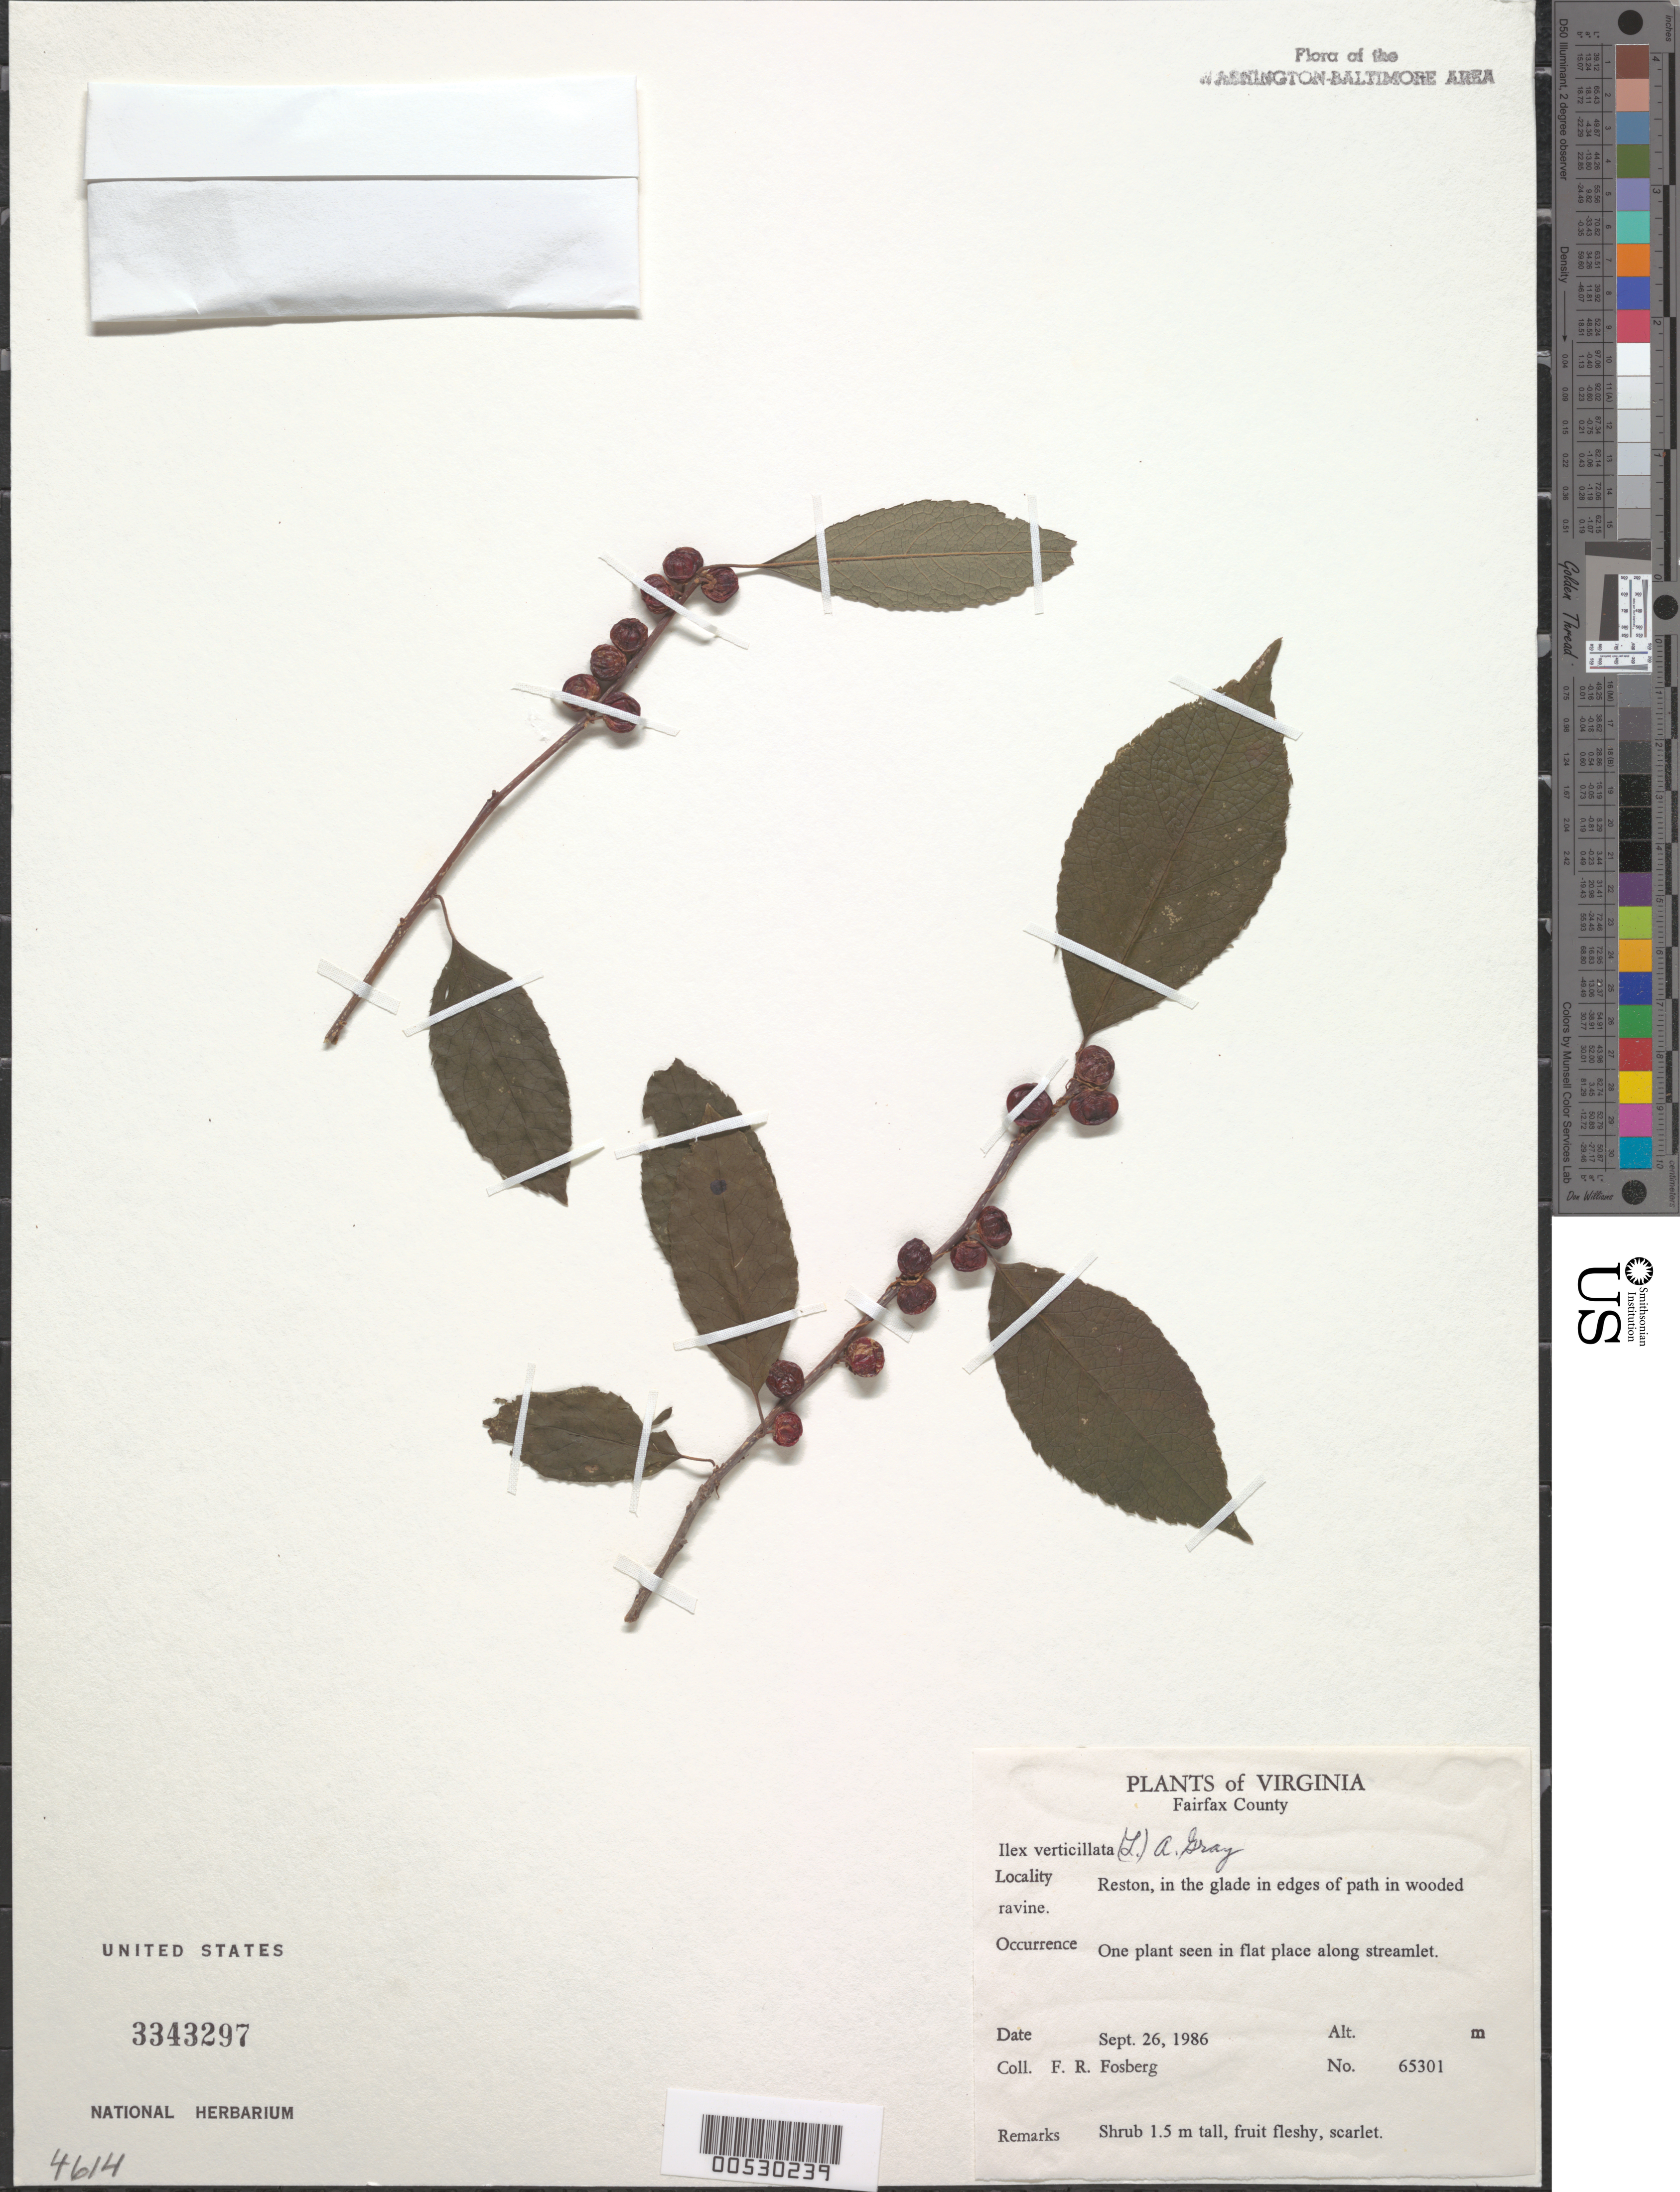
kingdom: Plantae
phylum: Tracheophyta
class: Magnoliopsida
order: Aquifoliales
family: Aquifoliaceae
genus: Ilex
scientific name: Ilex verticillata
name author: (L.) A. Gray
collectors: F. R. Fosberg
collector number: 65301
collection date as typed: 26 Sep 1986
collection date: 1986-09-26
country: United States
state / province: Virginia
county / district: Fairfax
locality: Reston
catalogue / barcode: US 3343297